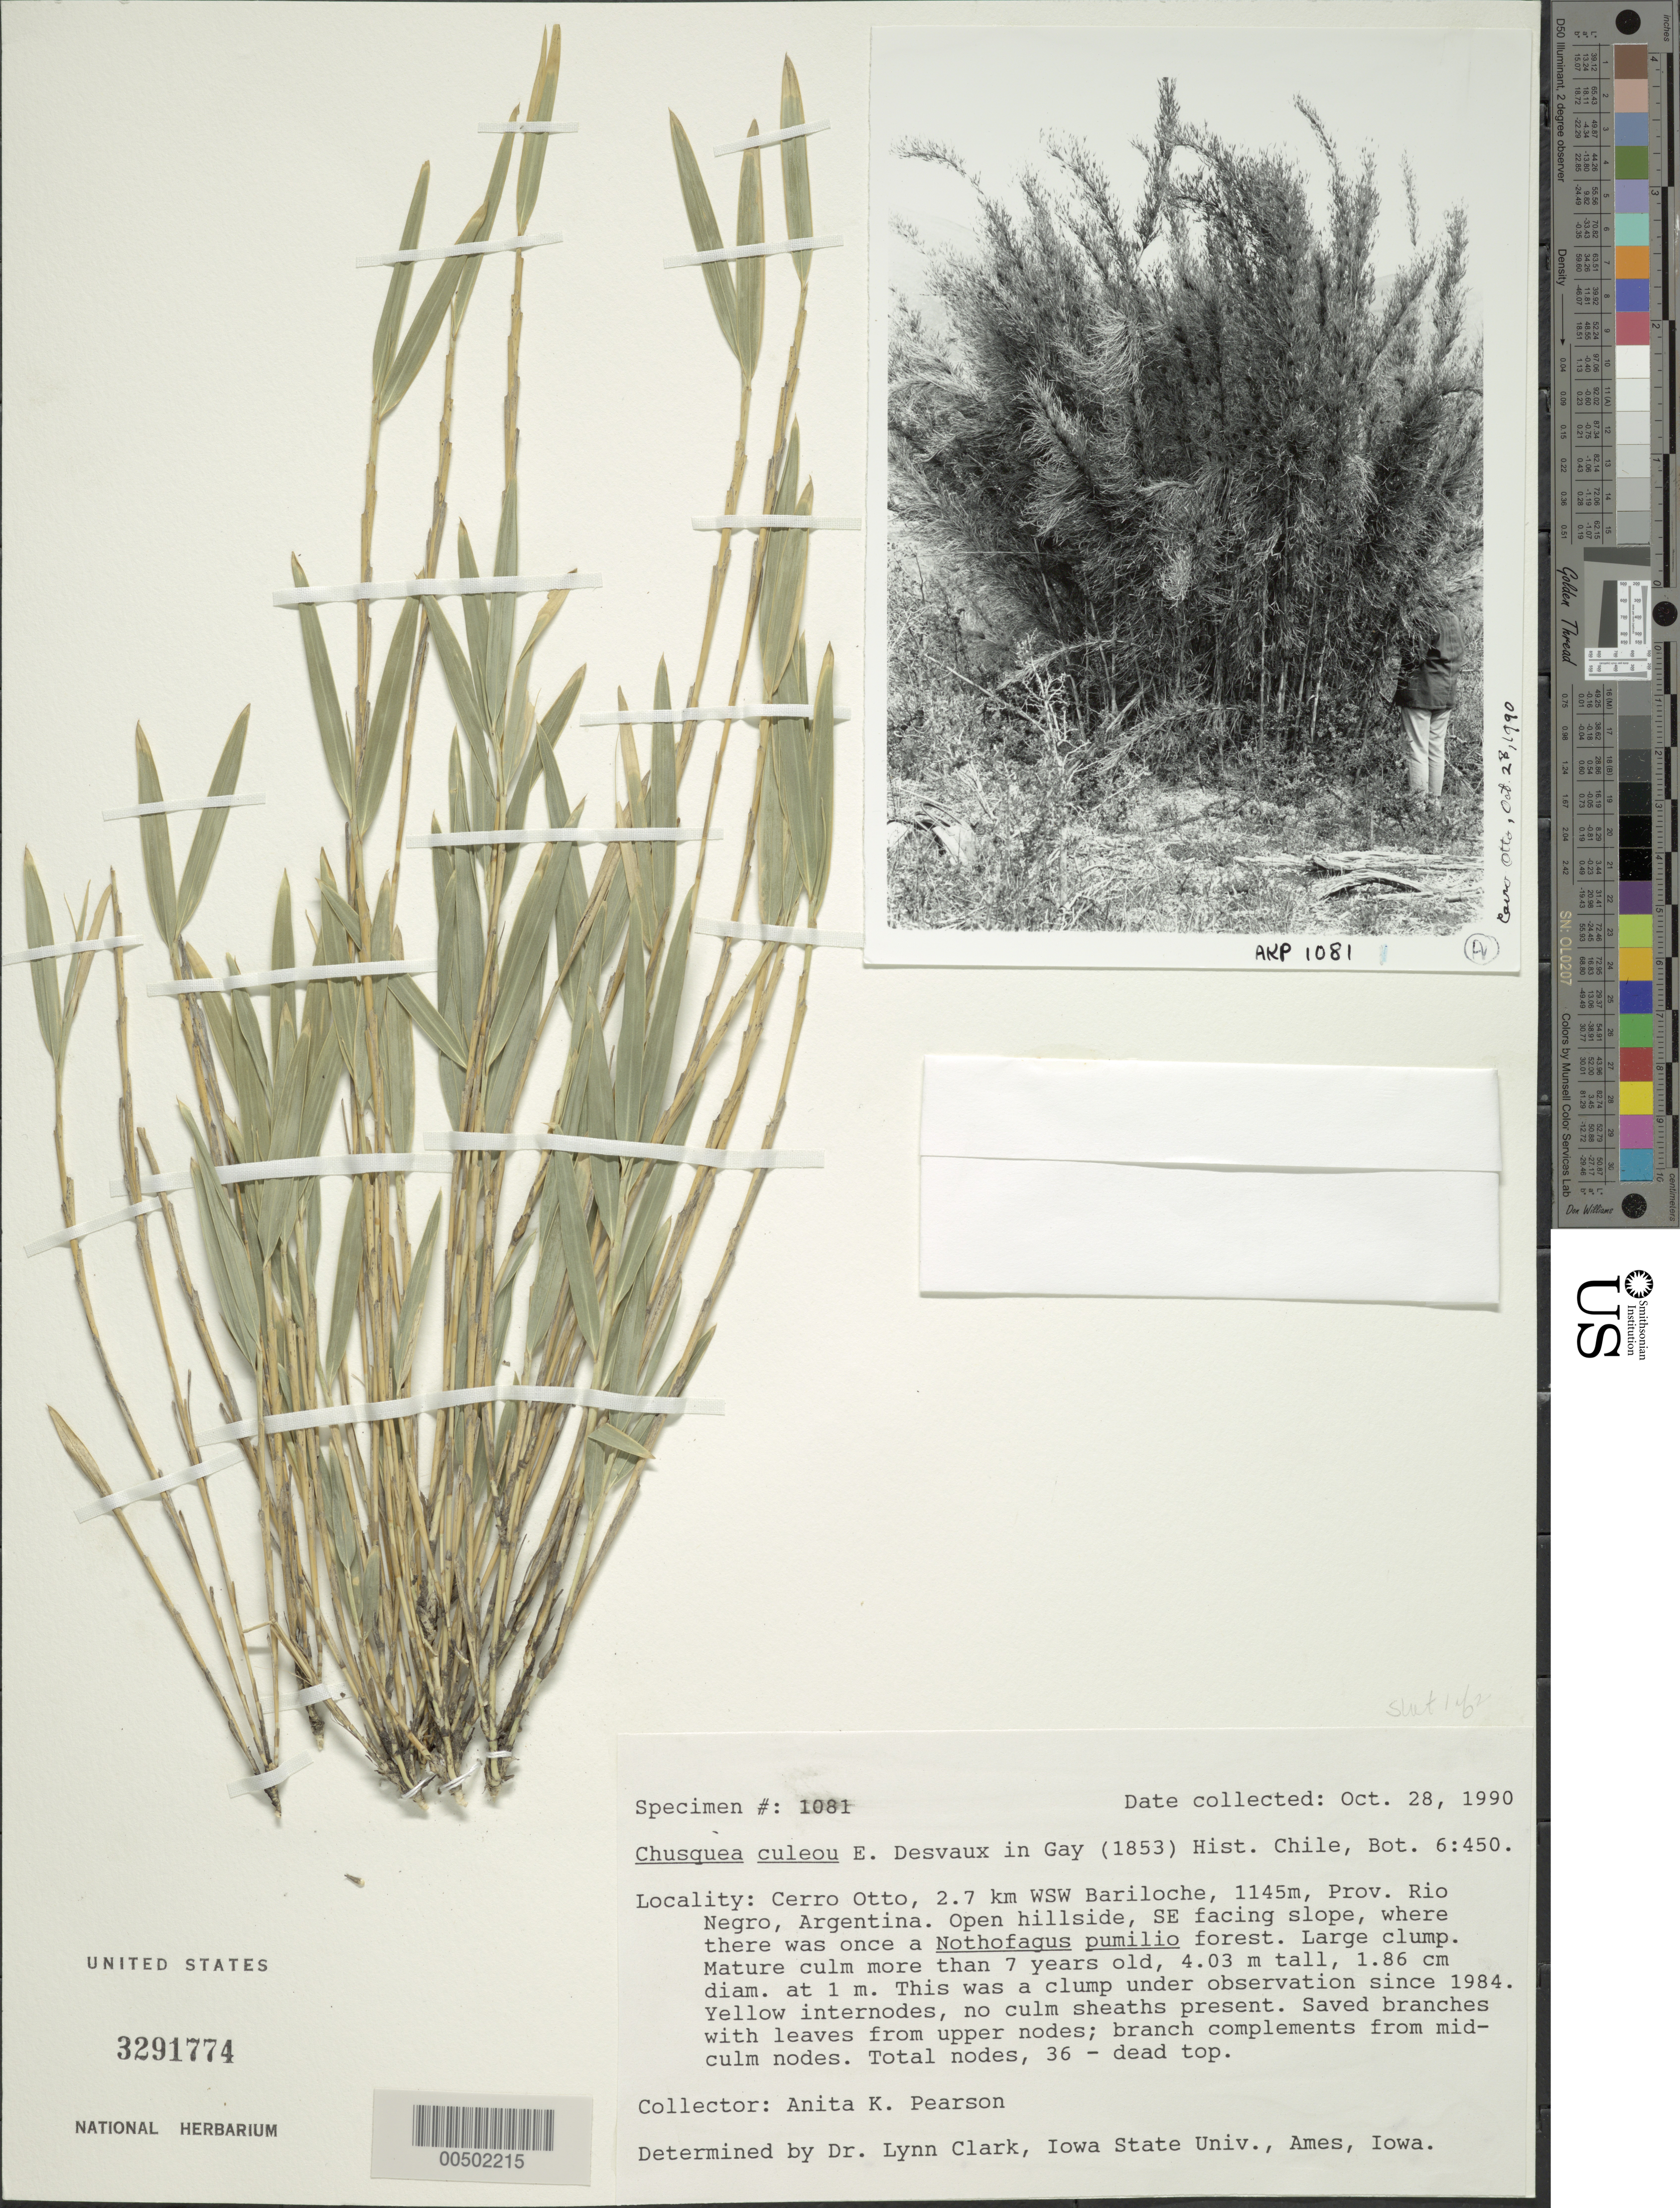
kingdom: Plantae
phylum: Tracheophyta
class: Liliopsida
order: Poales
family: Poaceae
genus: Chusquea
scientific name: Chusquea culeou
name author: É. Desv.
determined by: Clark, Lynn G., (ISC), Iowa State University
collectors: A. K. Pearson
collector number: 1081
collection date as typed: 28 Oct 1990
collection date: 1990-10-28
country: Argentina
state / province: Río Negro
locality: Cerro Otto, 2.7 km WSW Bariloche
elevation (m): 1145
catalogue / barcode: US 3291774